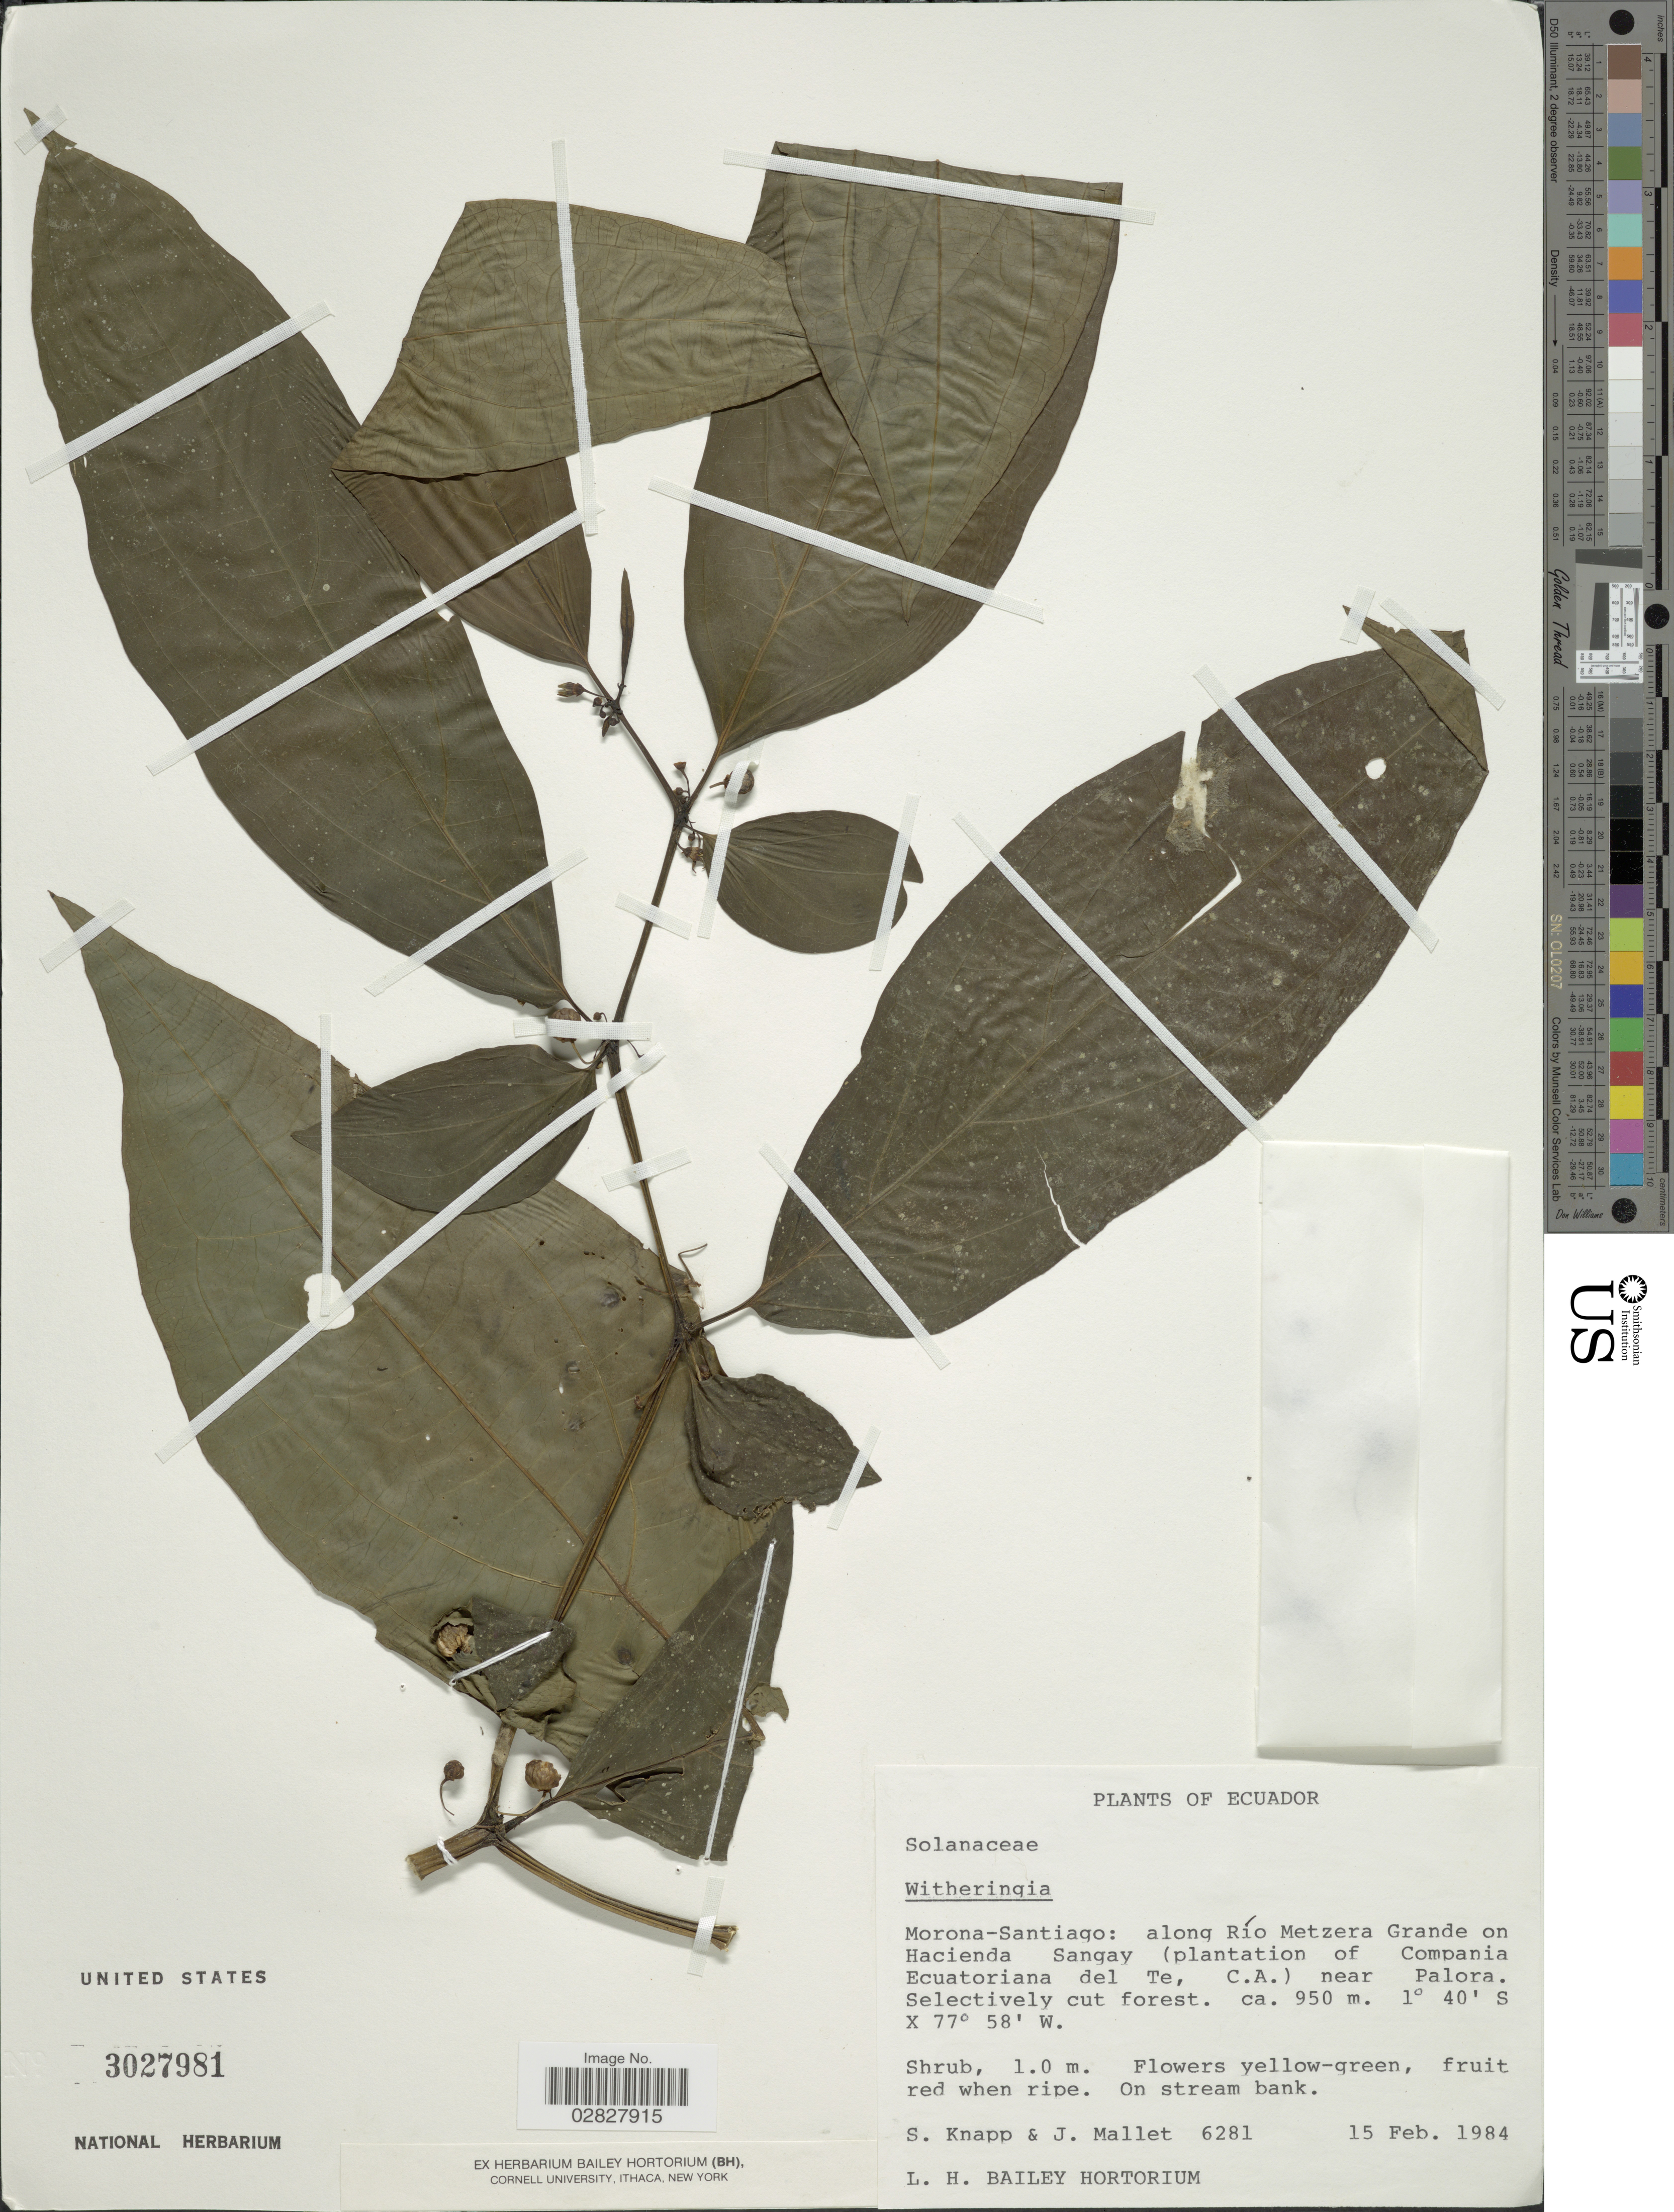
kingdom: Plantae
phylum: Tracheophyta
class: Magnoliopsida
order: Solanales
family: Solanaceae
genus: Witheringia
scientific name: Witheringia sp.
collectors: S. Knapp & J. Mallett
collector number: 6281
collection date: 1984-02-15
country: Ecuador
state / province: Morona-Santiago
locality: Morona-Santiago: along Río Metzera Grande on Hacienda Sangay (plantation of Compania Ecuatoriana) del Te, C.A.) near Palora.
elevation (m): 950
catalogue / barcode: US 3027981